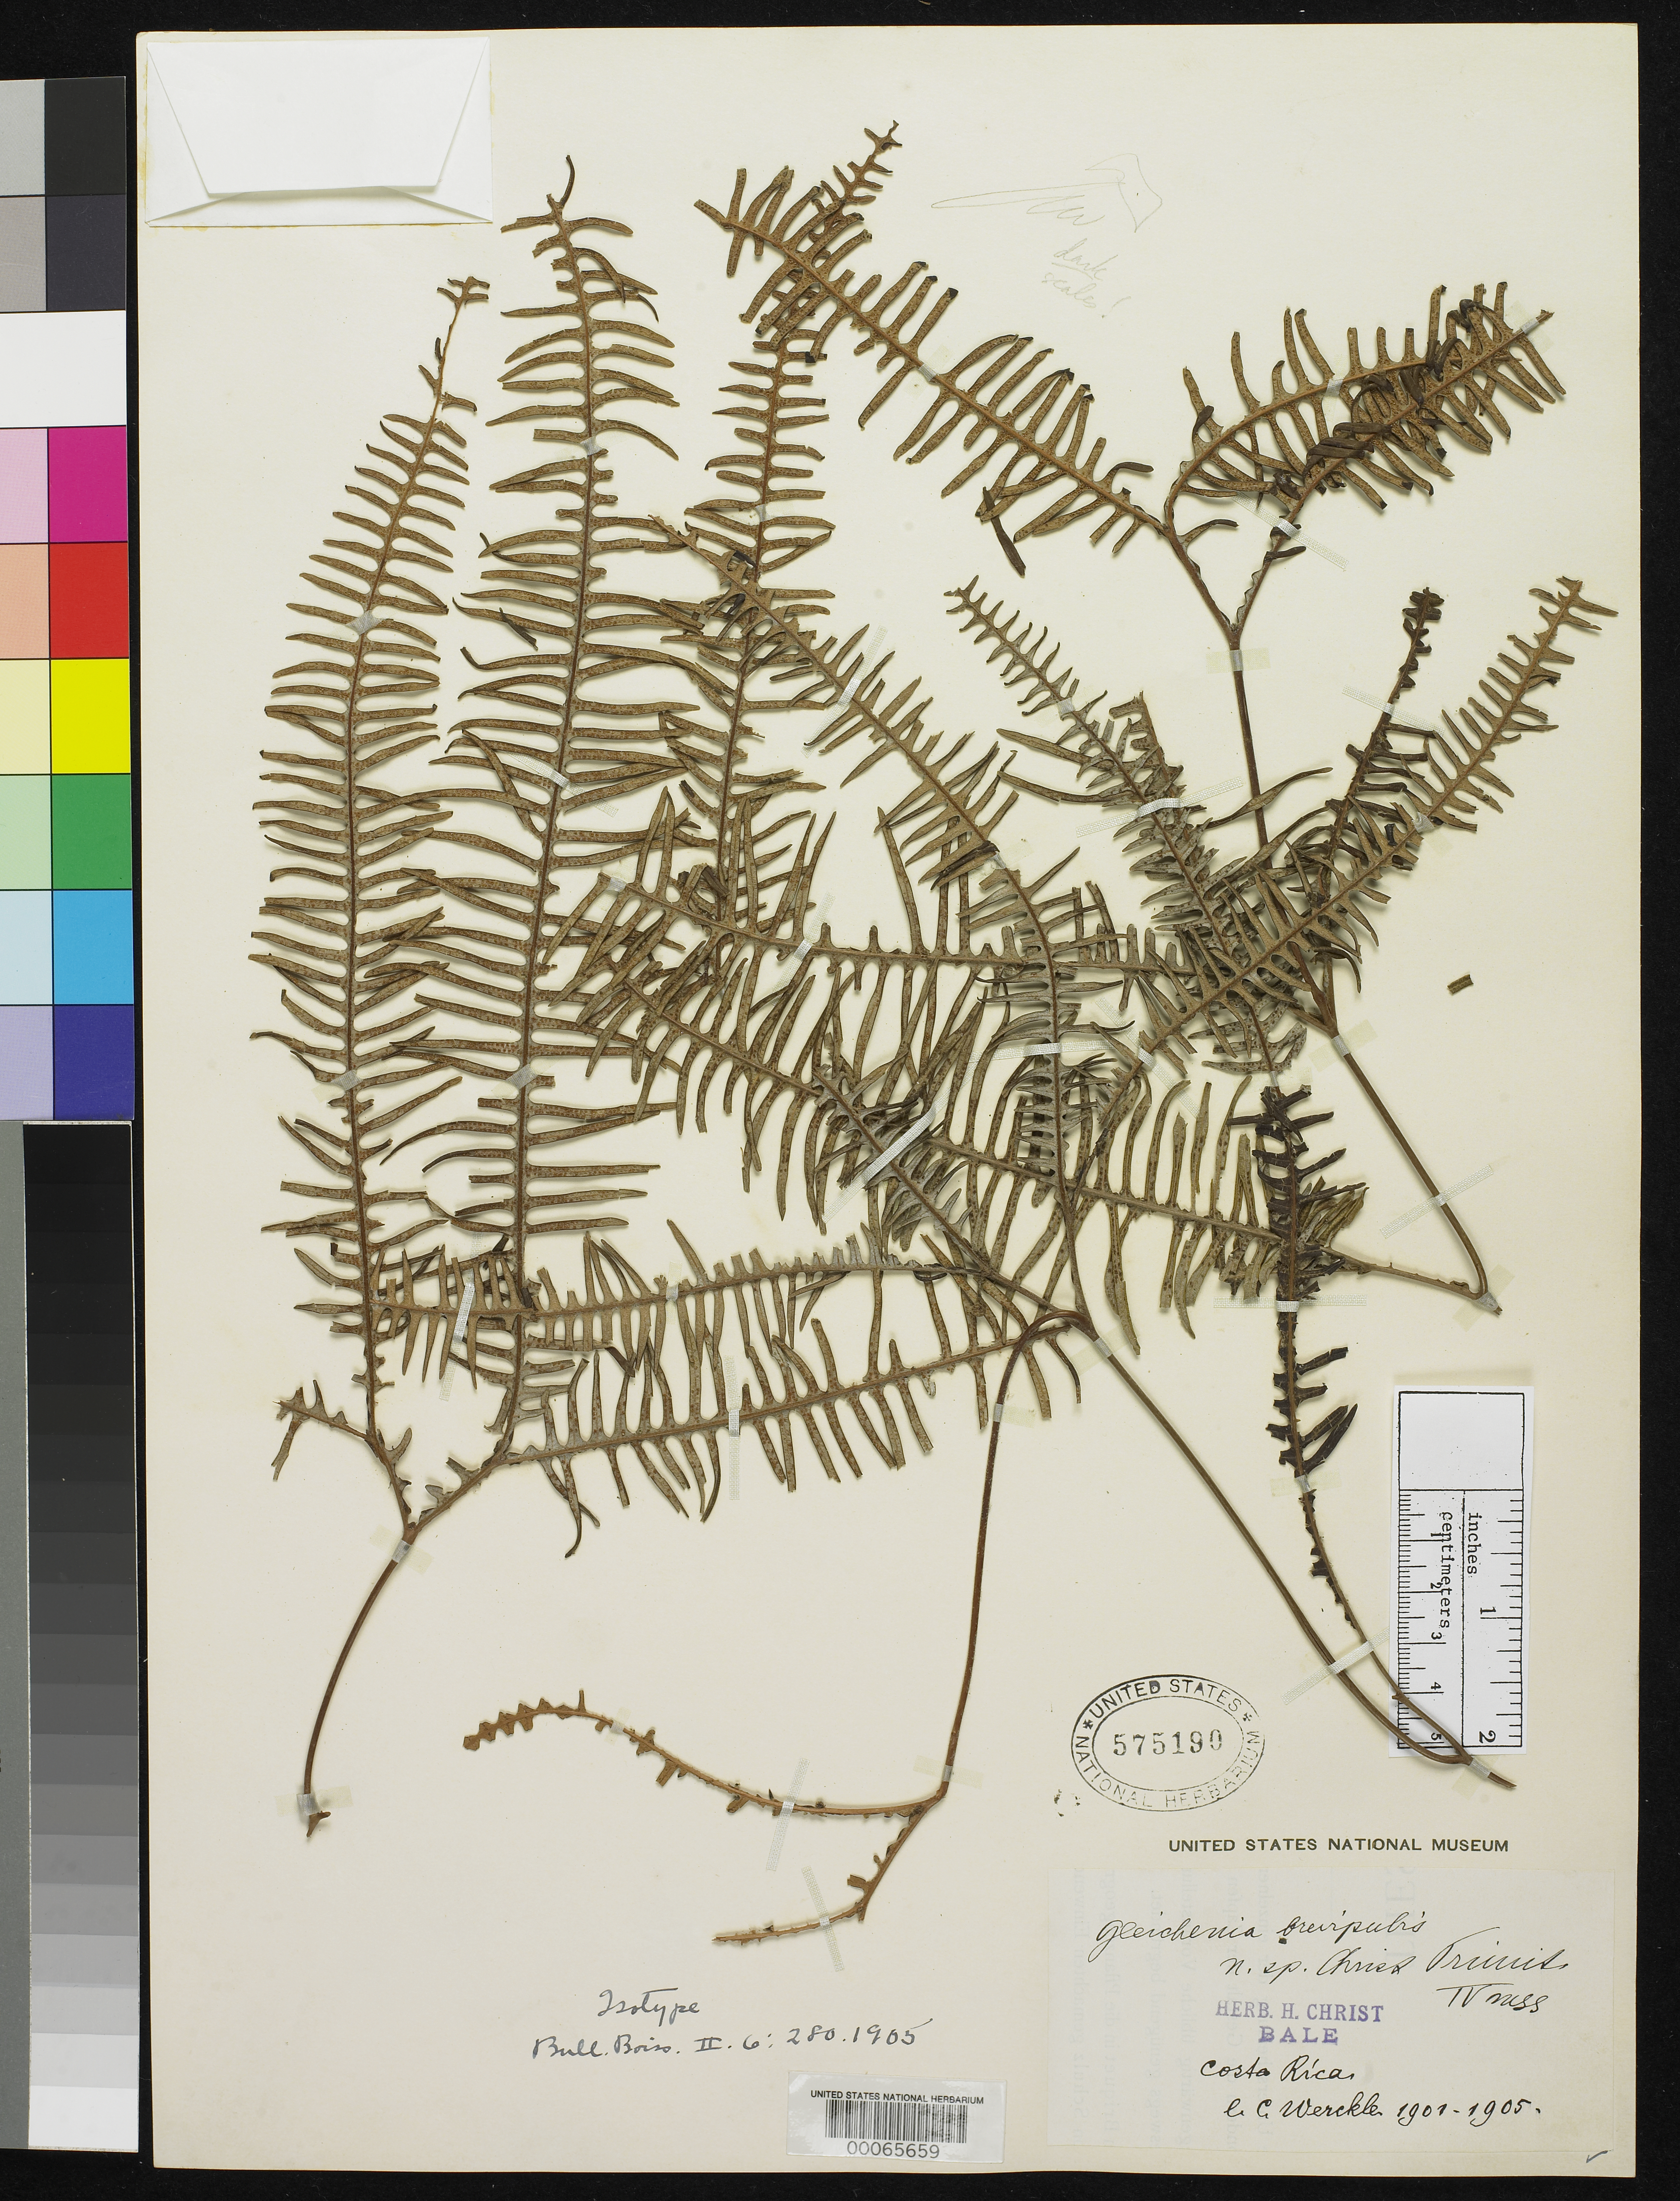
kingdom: Plantae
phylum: Tracheophyta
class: Polypodiopsida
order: Gleicheniales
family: Gleicheniaceae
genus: Gleichenia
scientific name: Gleichenia brevipubis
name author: Christ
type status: Isolectotype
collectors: C. C Wercklé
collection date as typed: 1901 to -- --- 1905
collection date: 1901/1905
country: Costa Rica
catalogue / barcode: US 575190